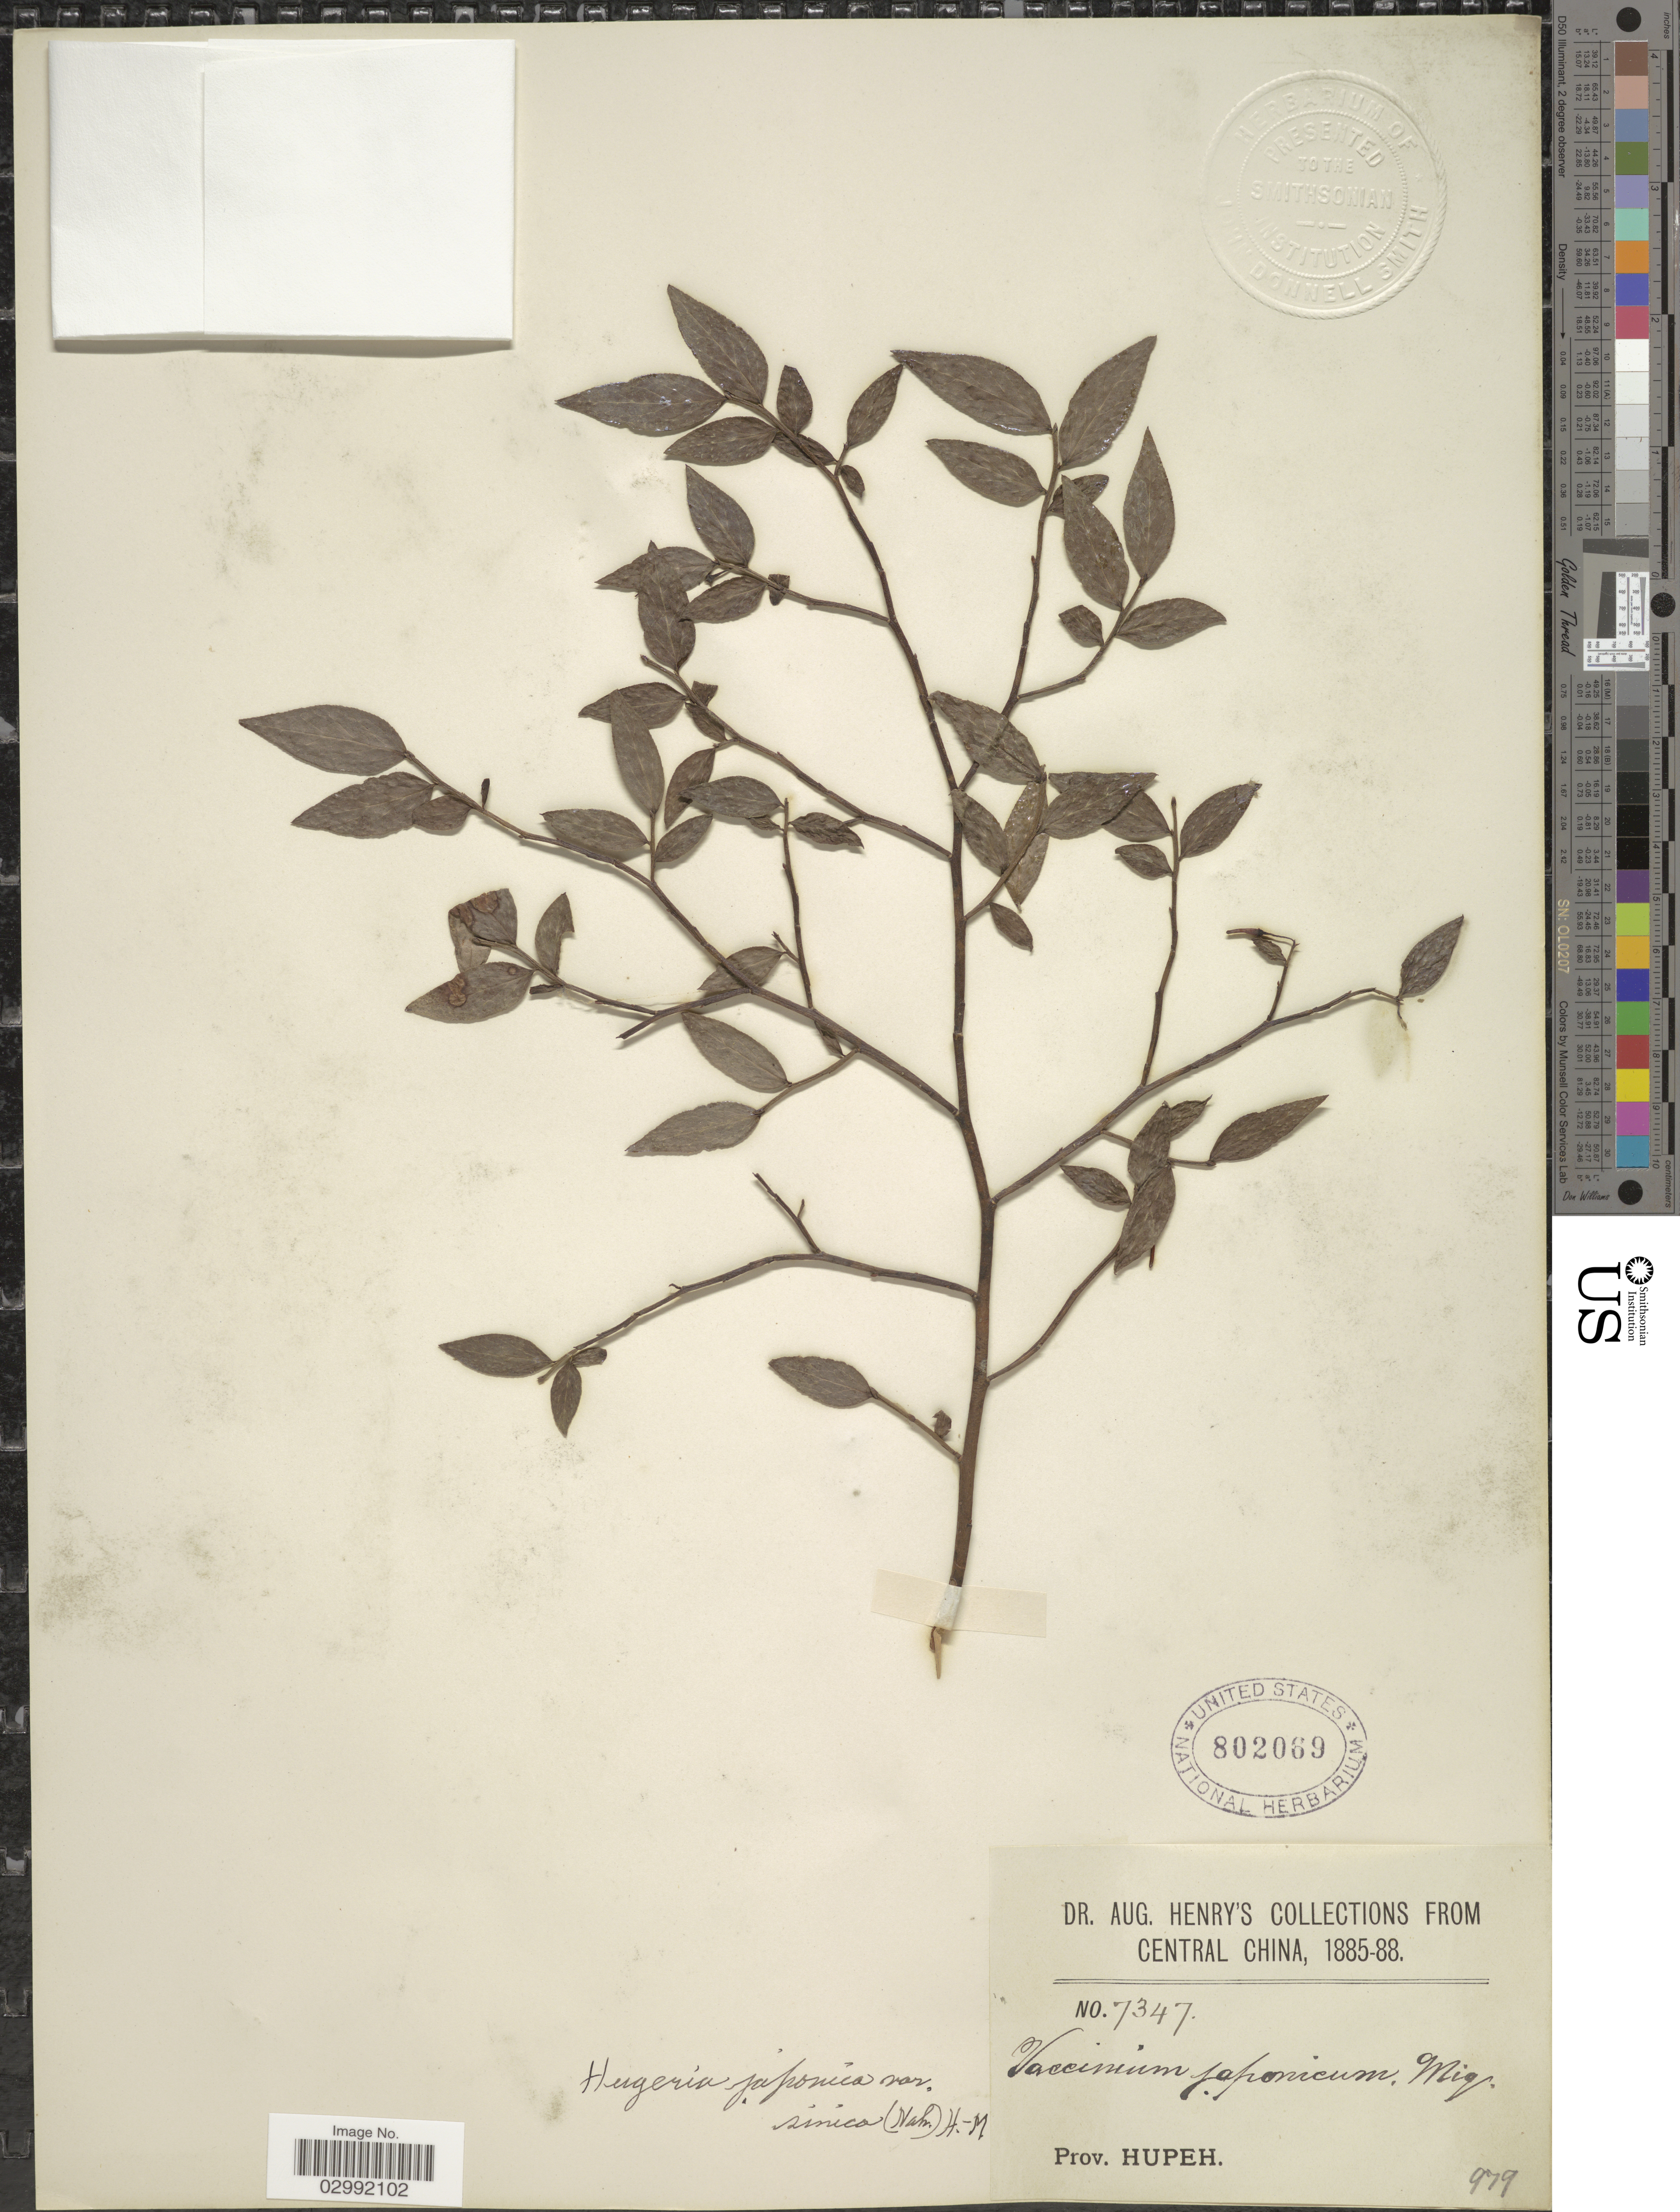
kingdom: Plantae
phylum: Tracheophyta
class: Magnoliopsida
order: Ericales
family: Ericaceae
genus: Vaccinium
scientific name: Vaccinium japonicum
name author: Miq.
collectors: A. Henry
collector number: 7347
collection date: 1885/1888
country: China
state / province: Hubei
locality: Central China, Prov. Hupeh.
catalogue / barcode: US 802069